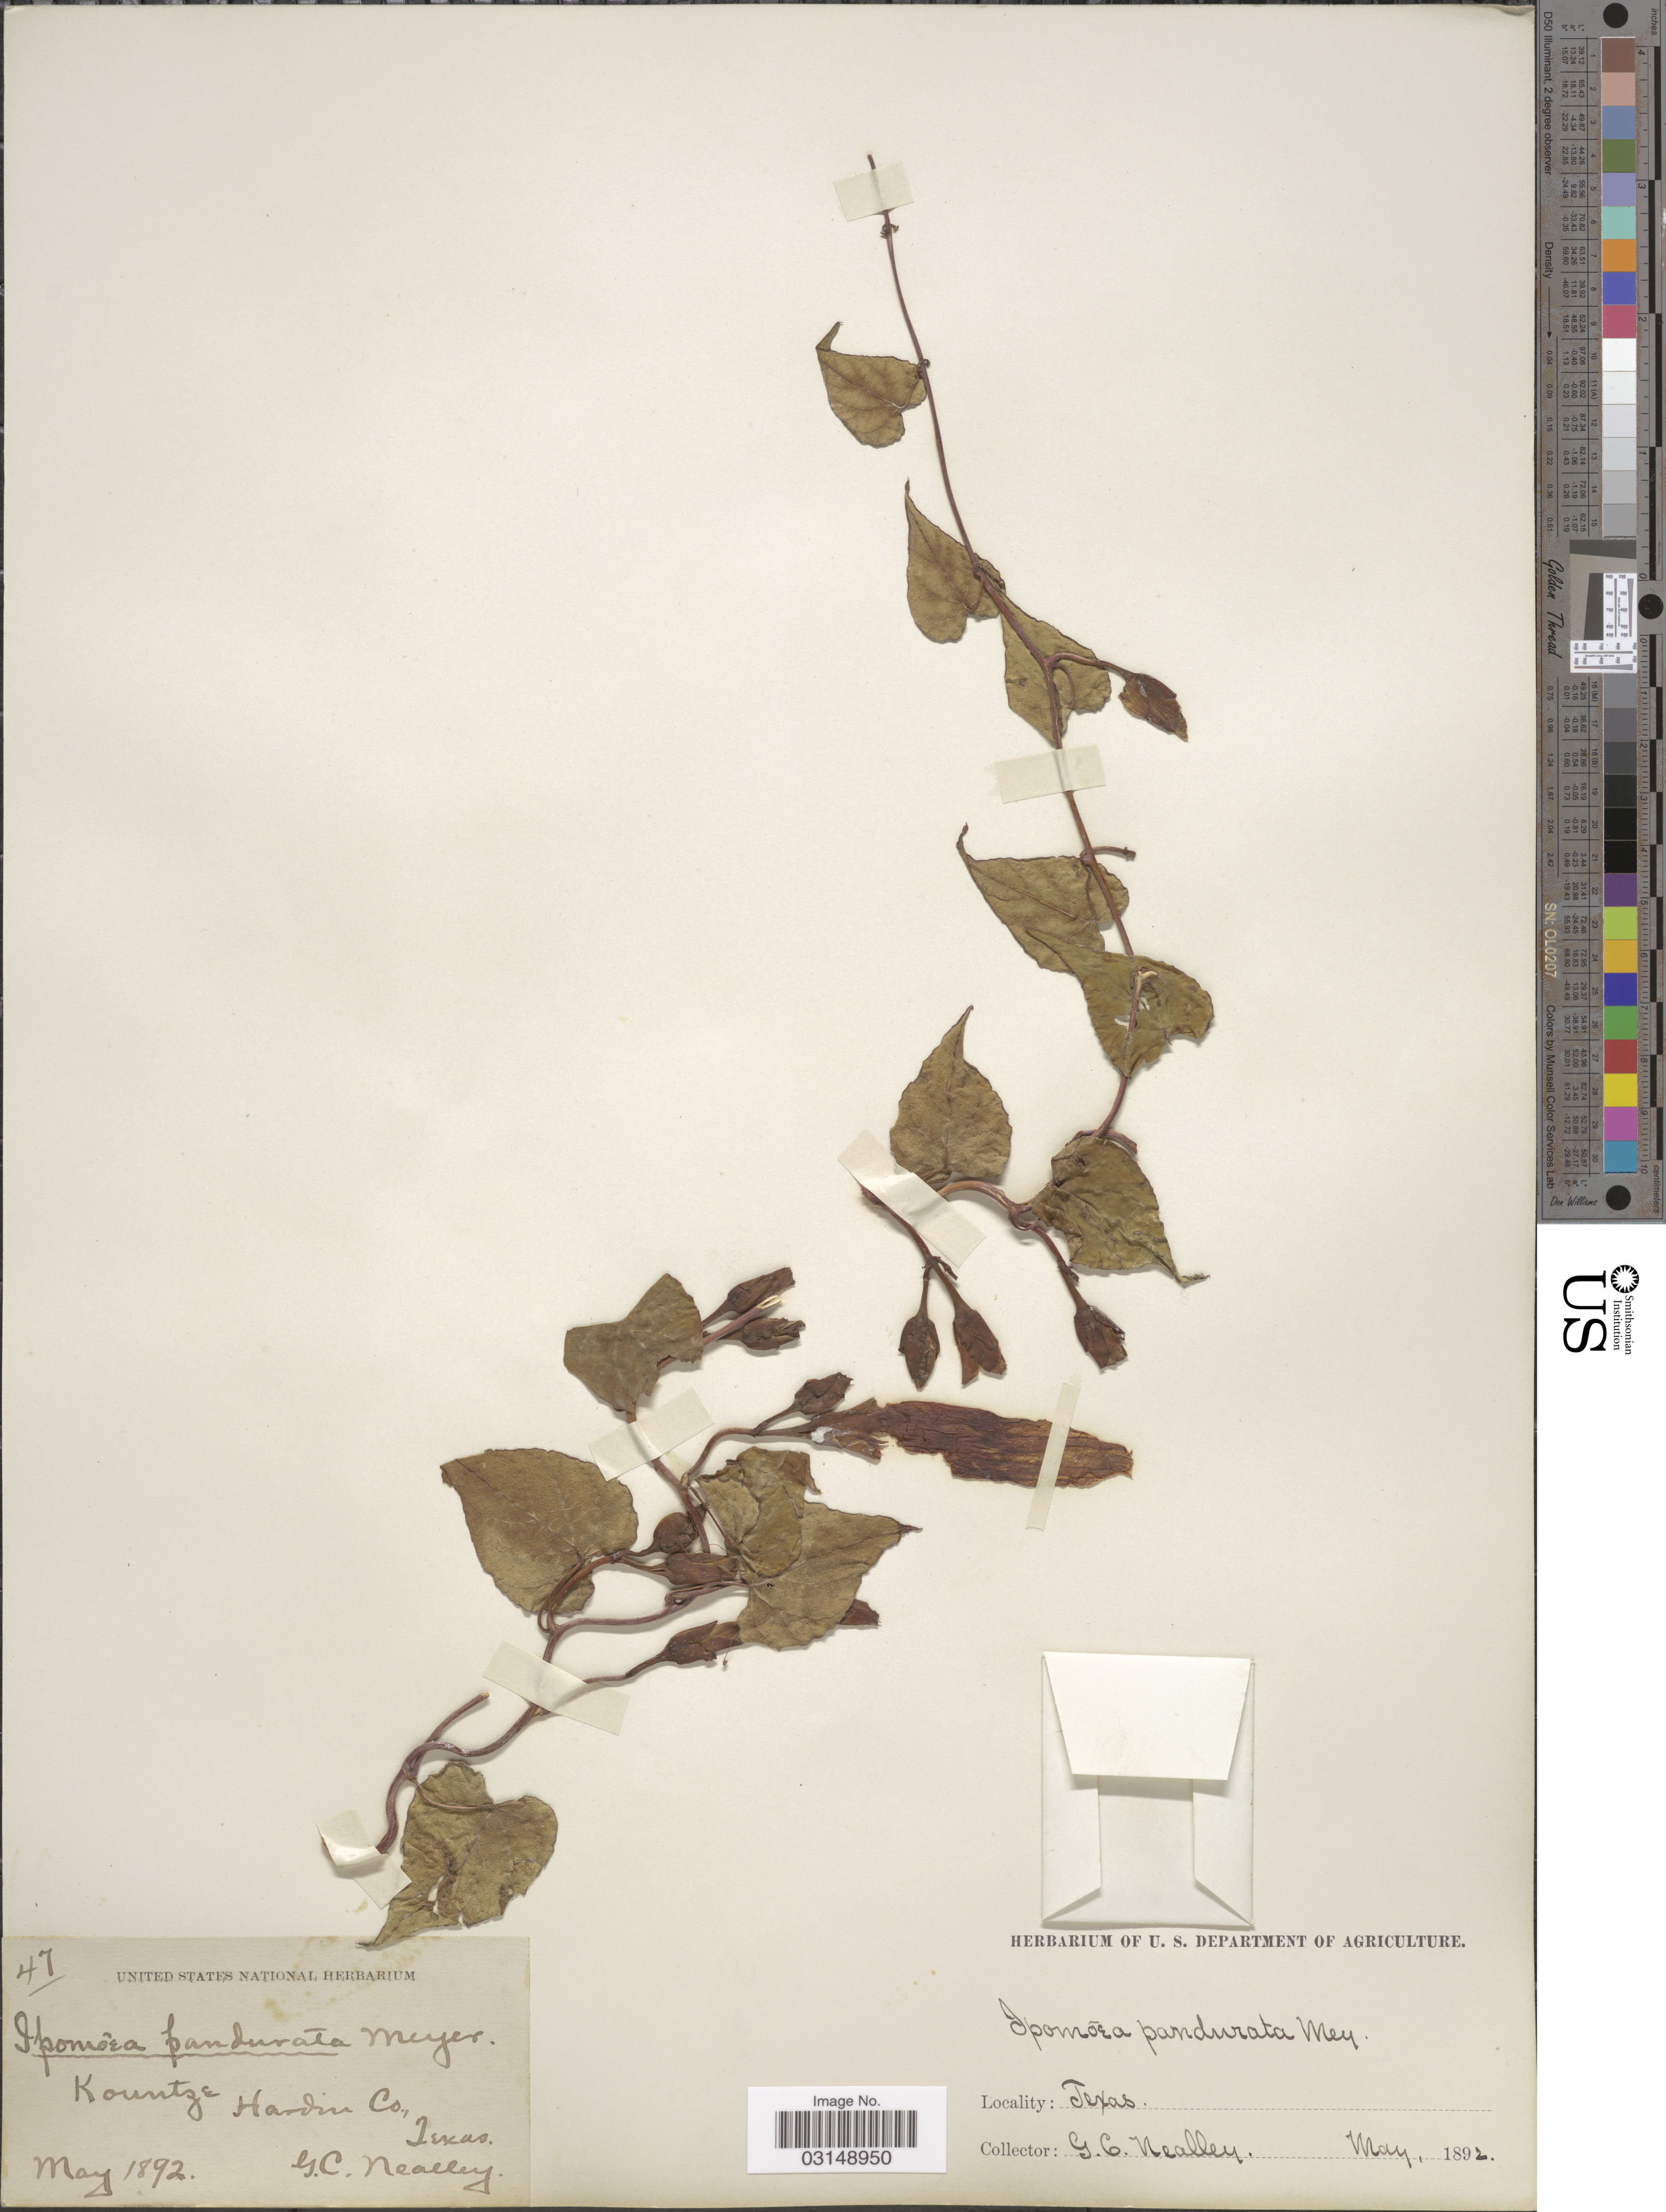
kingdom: Plantae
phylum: Tracheophyta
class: Magnoliopsida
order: Solanales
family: Convolvulaceae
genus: Ipomoea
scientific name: Ipomoea pandurata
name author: (L.) G. Mey.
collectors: G. C. Nealley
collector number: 47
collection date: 1892-05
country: United States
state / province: Texas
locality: Kountze, Hardin Co.